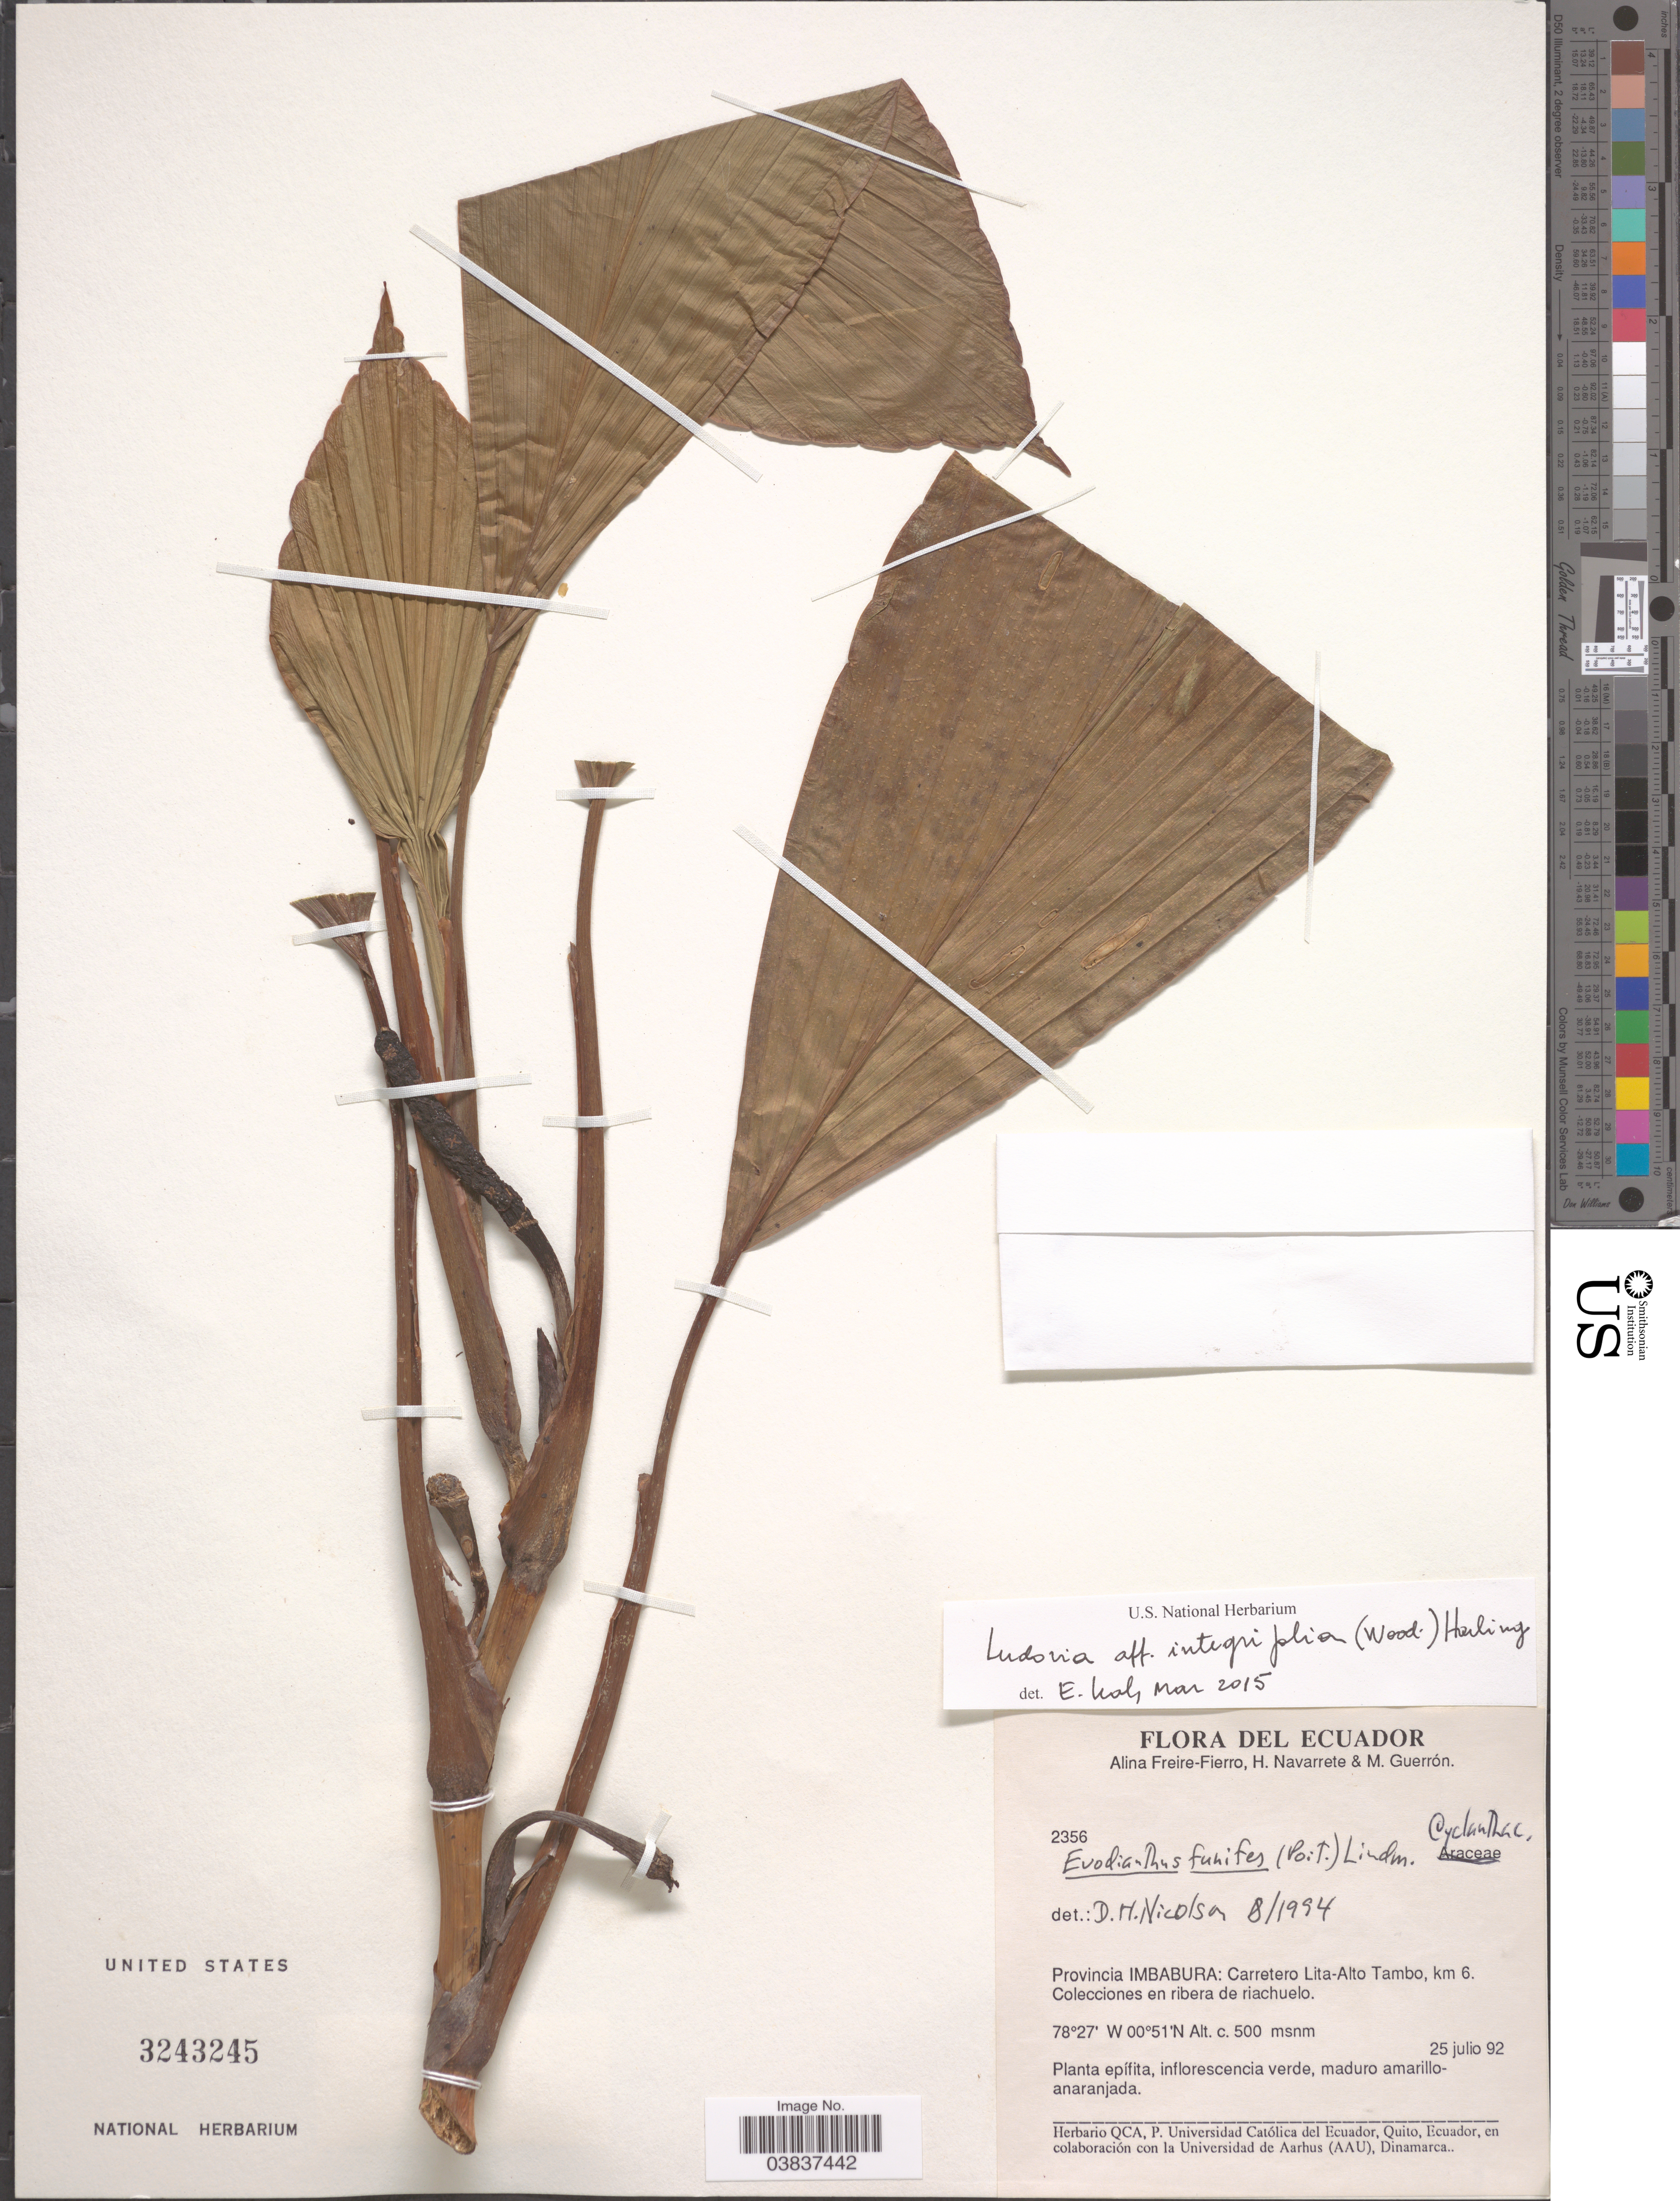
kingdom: Plantae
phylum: Tracheophyta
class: Liliopsida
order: Pandanales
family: Cyclanthaceae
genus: Ludovia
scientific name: Ludovia integrifolia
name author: (Woodson) Harling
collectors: A. Freire-Fierro, H. Navarrete & M. Guerron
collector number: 2356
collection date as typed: Transcribed d/m/y: 25/7/92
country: Ecuador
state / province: Imbabura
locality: Carretero Lita-Alto Tambo, km 6. Colecciones en ribera de riachuelo.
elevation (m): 500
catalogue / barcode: US 3243245